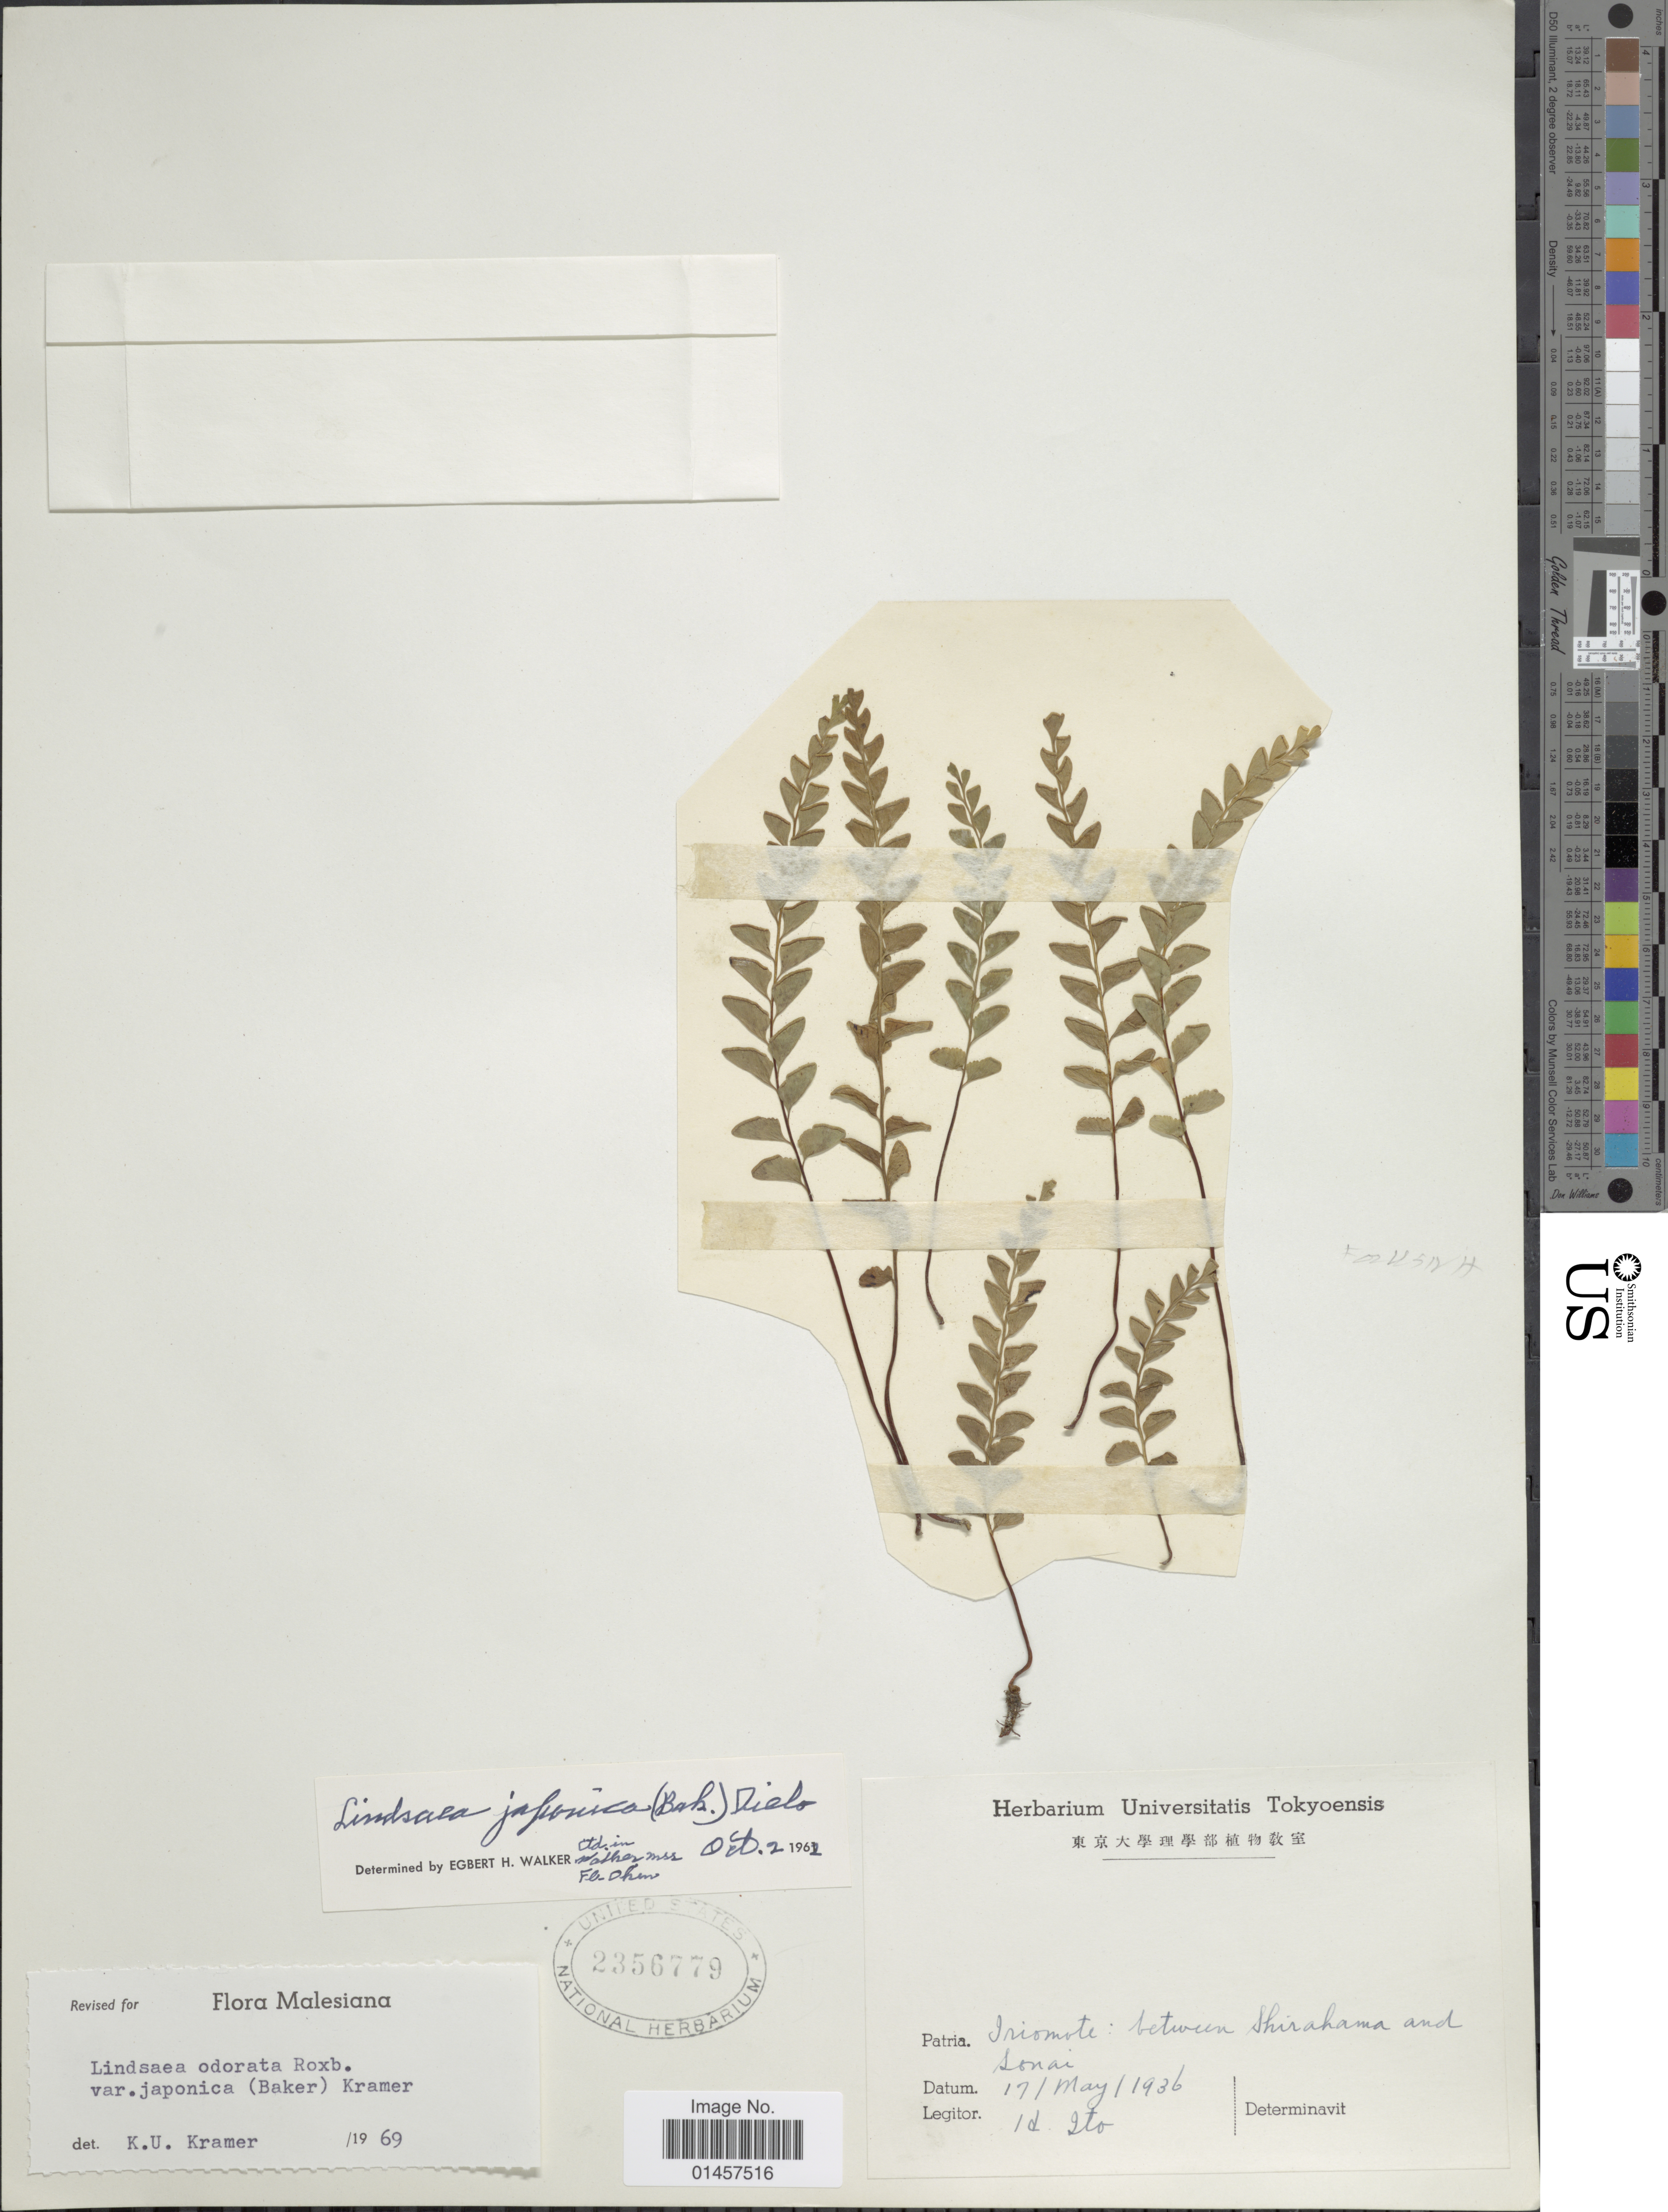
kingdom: Plantae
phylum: Tracheophyta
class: Polypodiopsida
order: Polypodiales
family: Lindsaeaceae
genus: Osmolindsaea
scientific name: Osmolindsaea japonica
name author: (Baker) Lehtonen & Christenh.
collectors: -. Ito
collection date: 1936-01-17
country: Japan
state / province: Okinawa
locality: Iriomote: between Shirahama and Sonai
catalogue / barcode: US 2356779